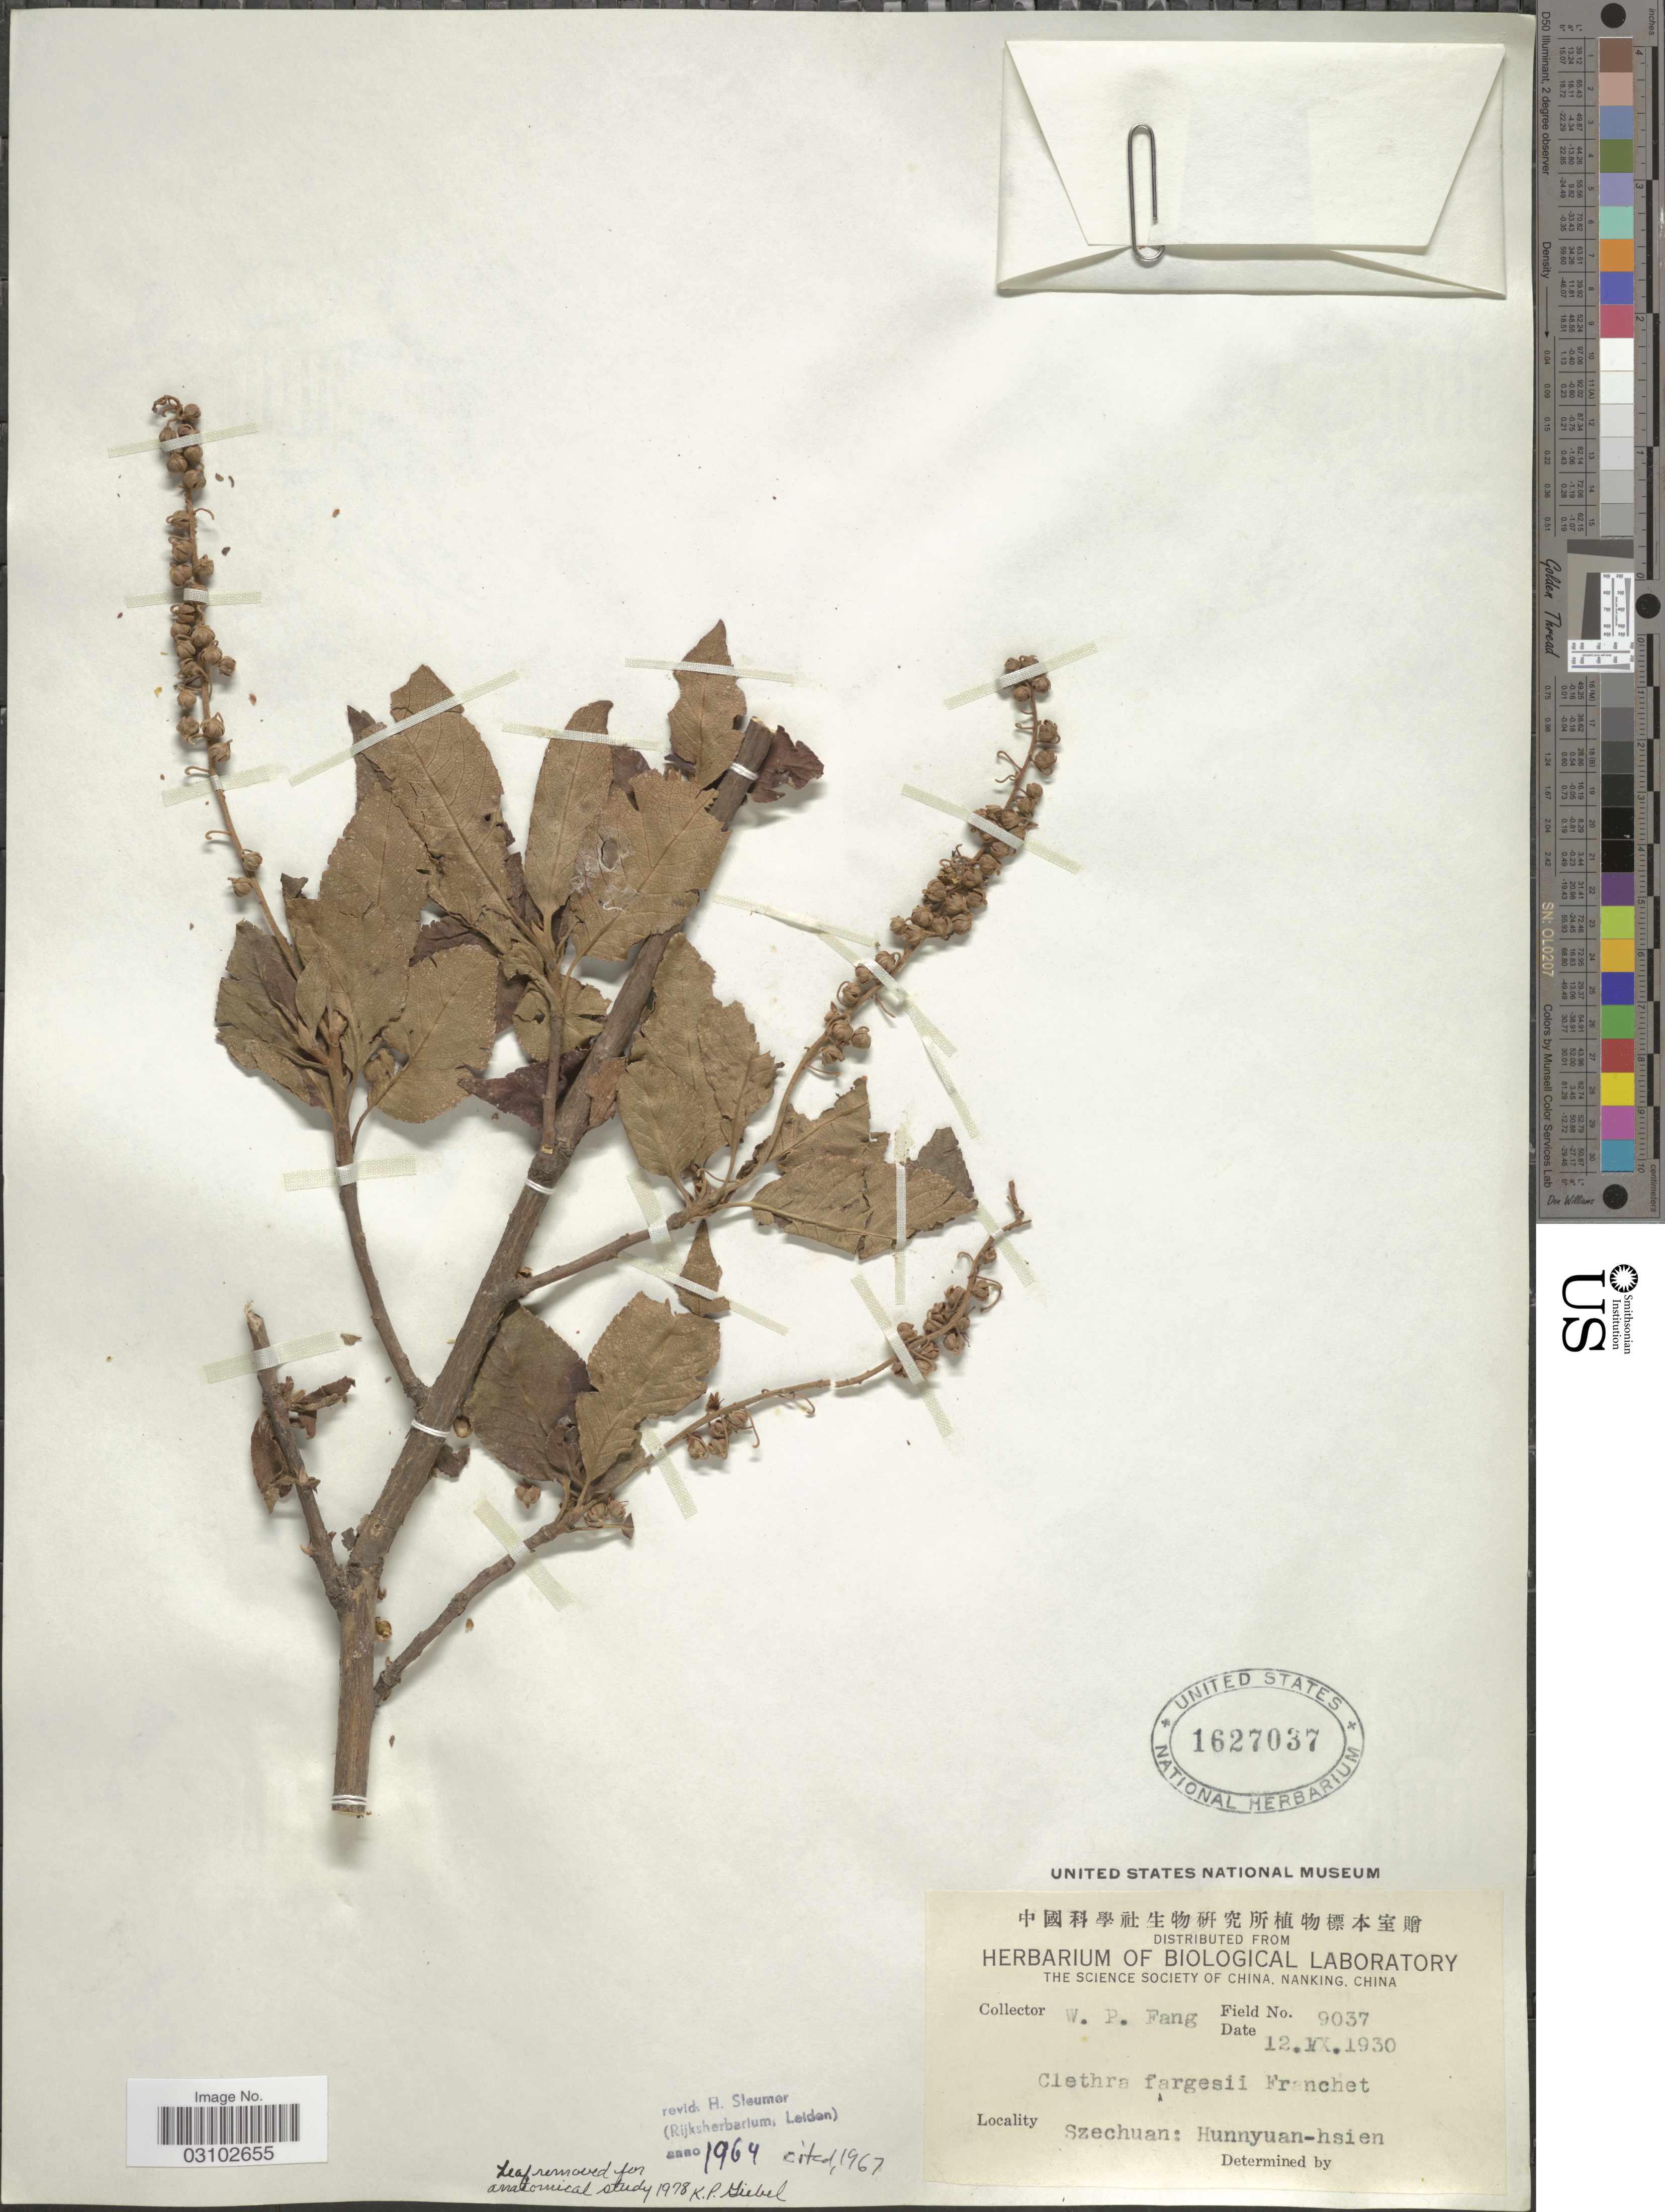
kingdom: Plantae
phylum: Tracheophyta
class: Magnoliopsida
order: Ericales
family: Clethraceae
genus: Clethra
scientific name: Clethra fargesii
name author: Franch.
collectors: W. P. Fang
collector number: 9037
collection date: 1930-09-12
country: China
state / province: Sichuan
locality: Szechuan: Hunnyuan-hsien.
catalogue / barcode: US 1627037